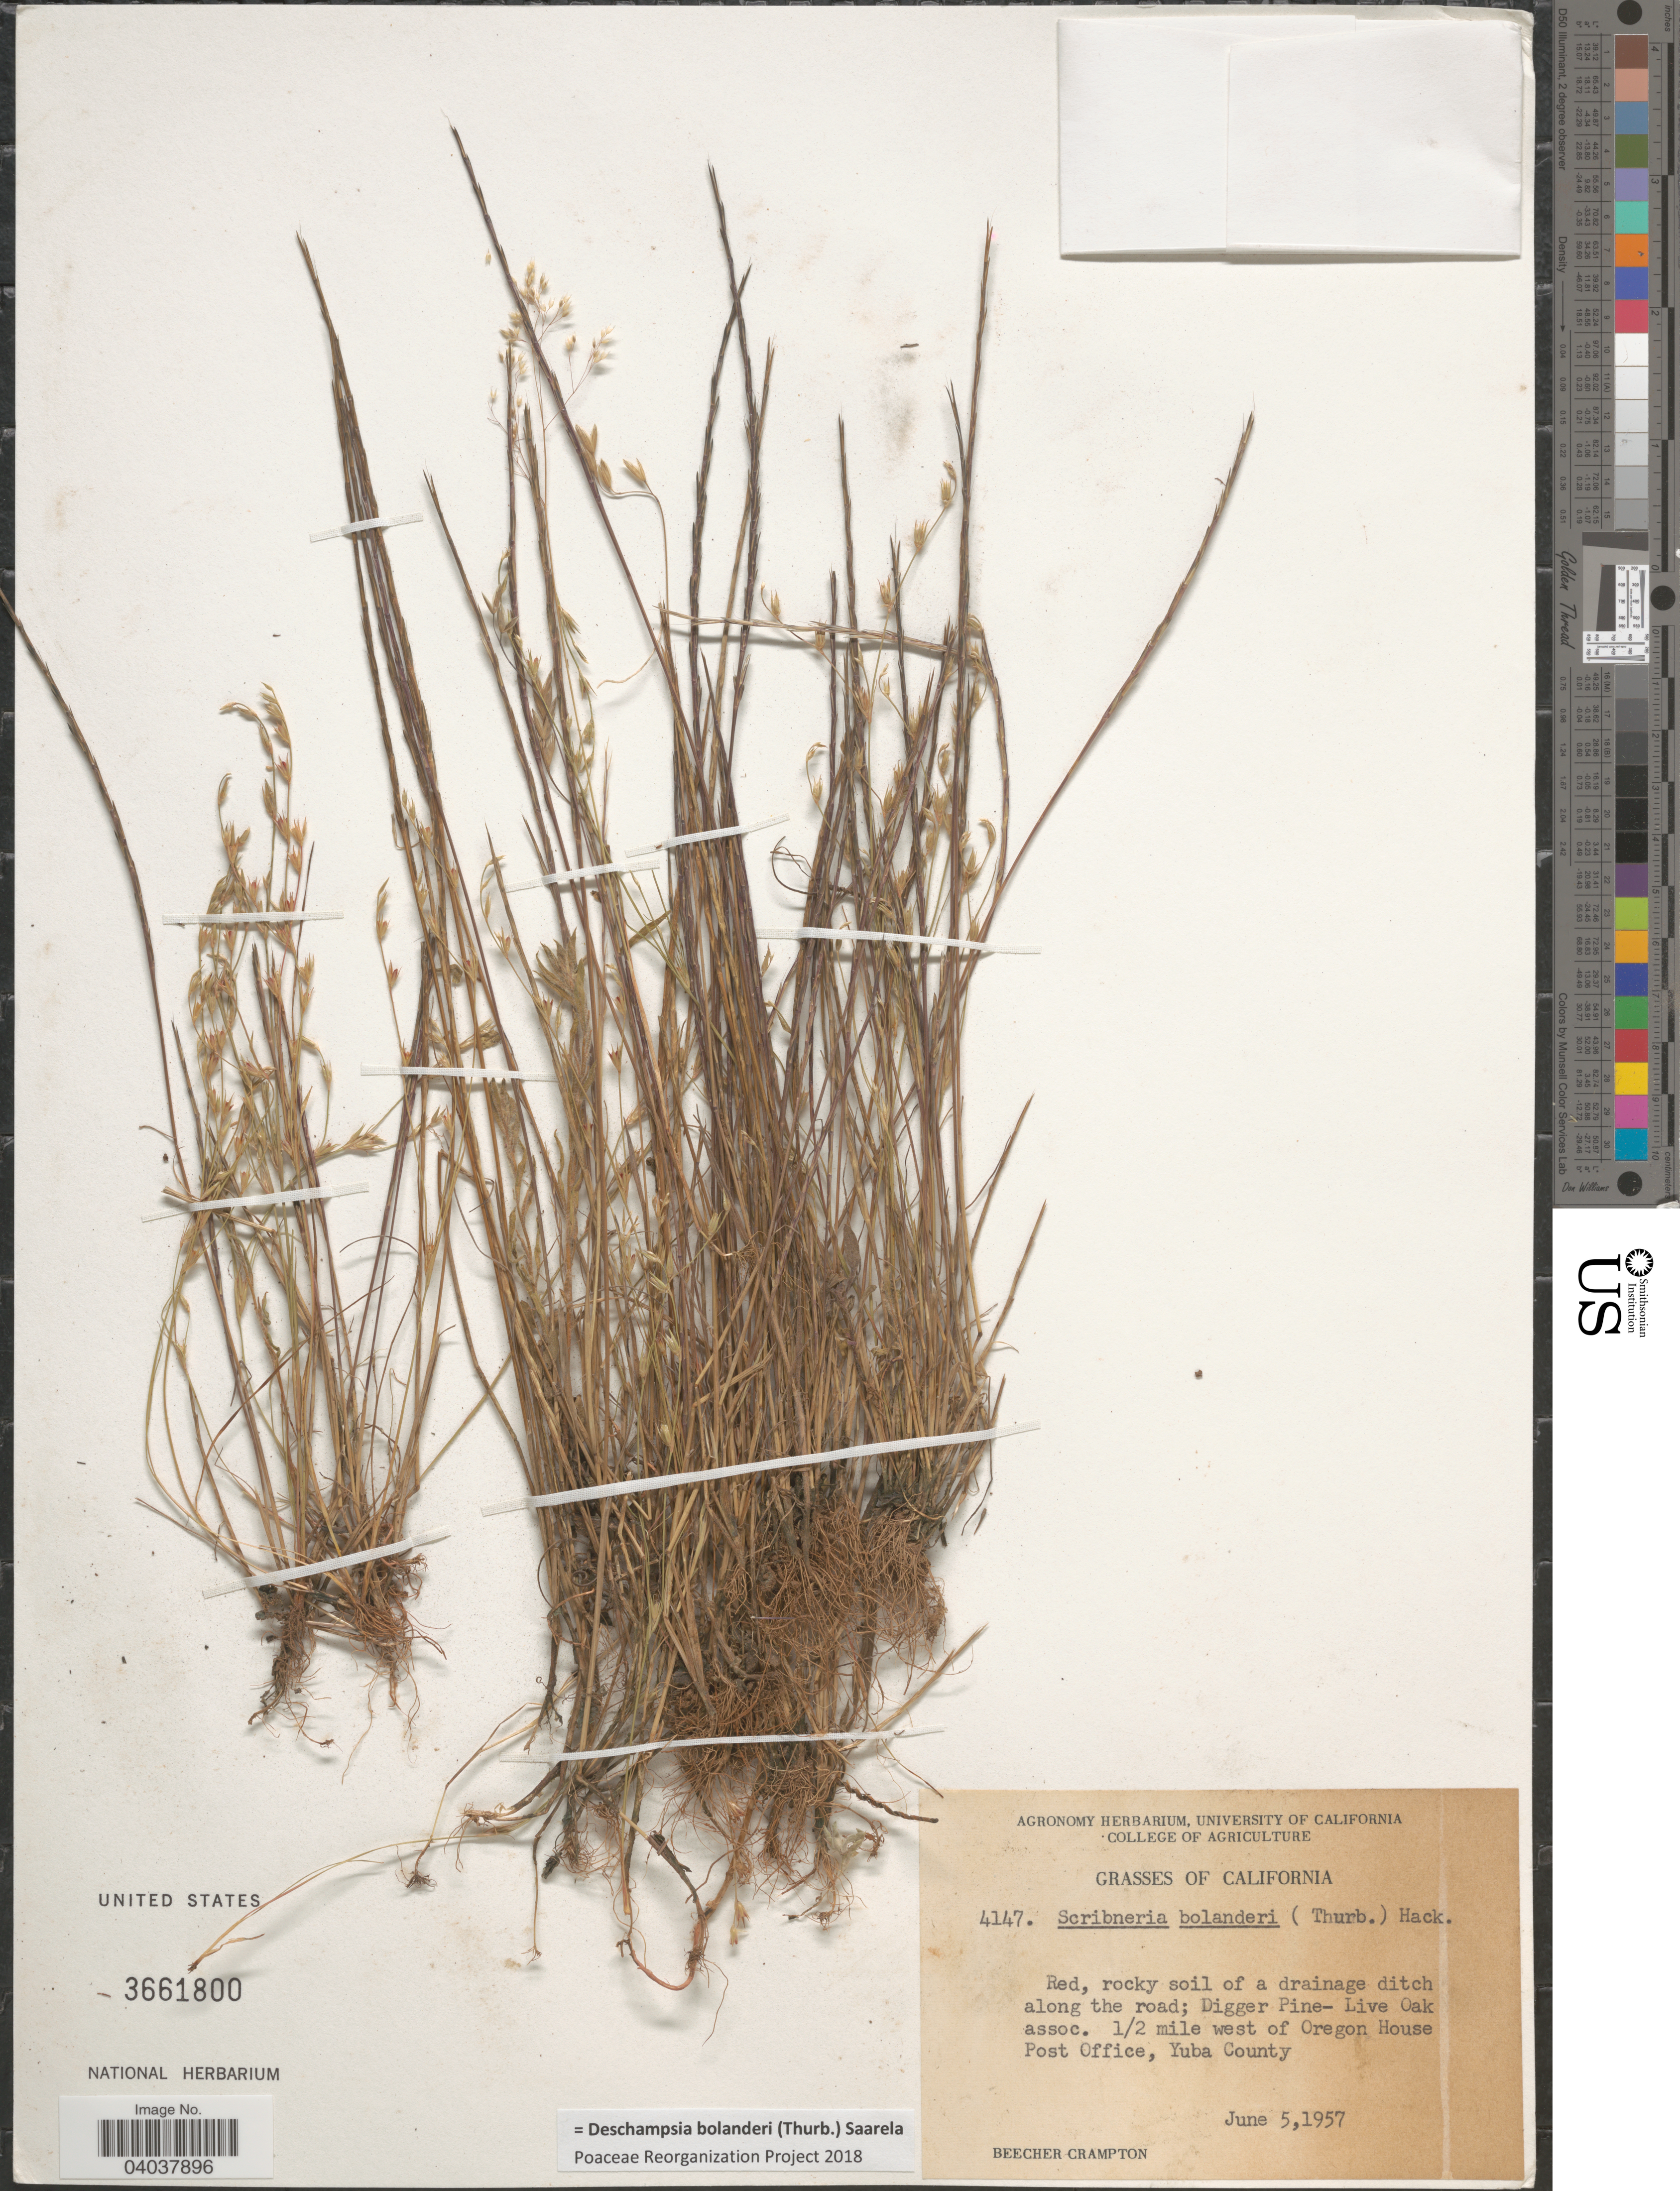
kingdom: Plantae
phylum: Tracheophyta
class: Liliopsida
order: Poales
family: Poaceae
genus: Deschampsia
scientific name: Deschampsia bolanderi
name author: (Thurb.) Saarela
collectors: B. Crampton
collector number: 4147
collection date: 1957-06-05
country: United States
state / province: California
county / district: Yuba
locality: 1/2 mile west of Oregon House Post Office, Yuba County.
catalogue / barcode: US 3661800